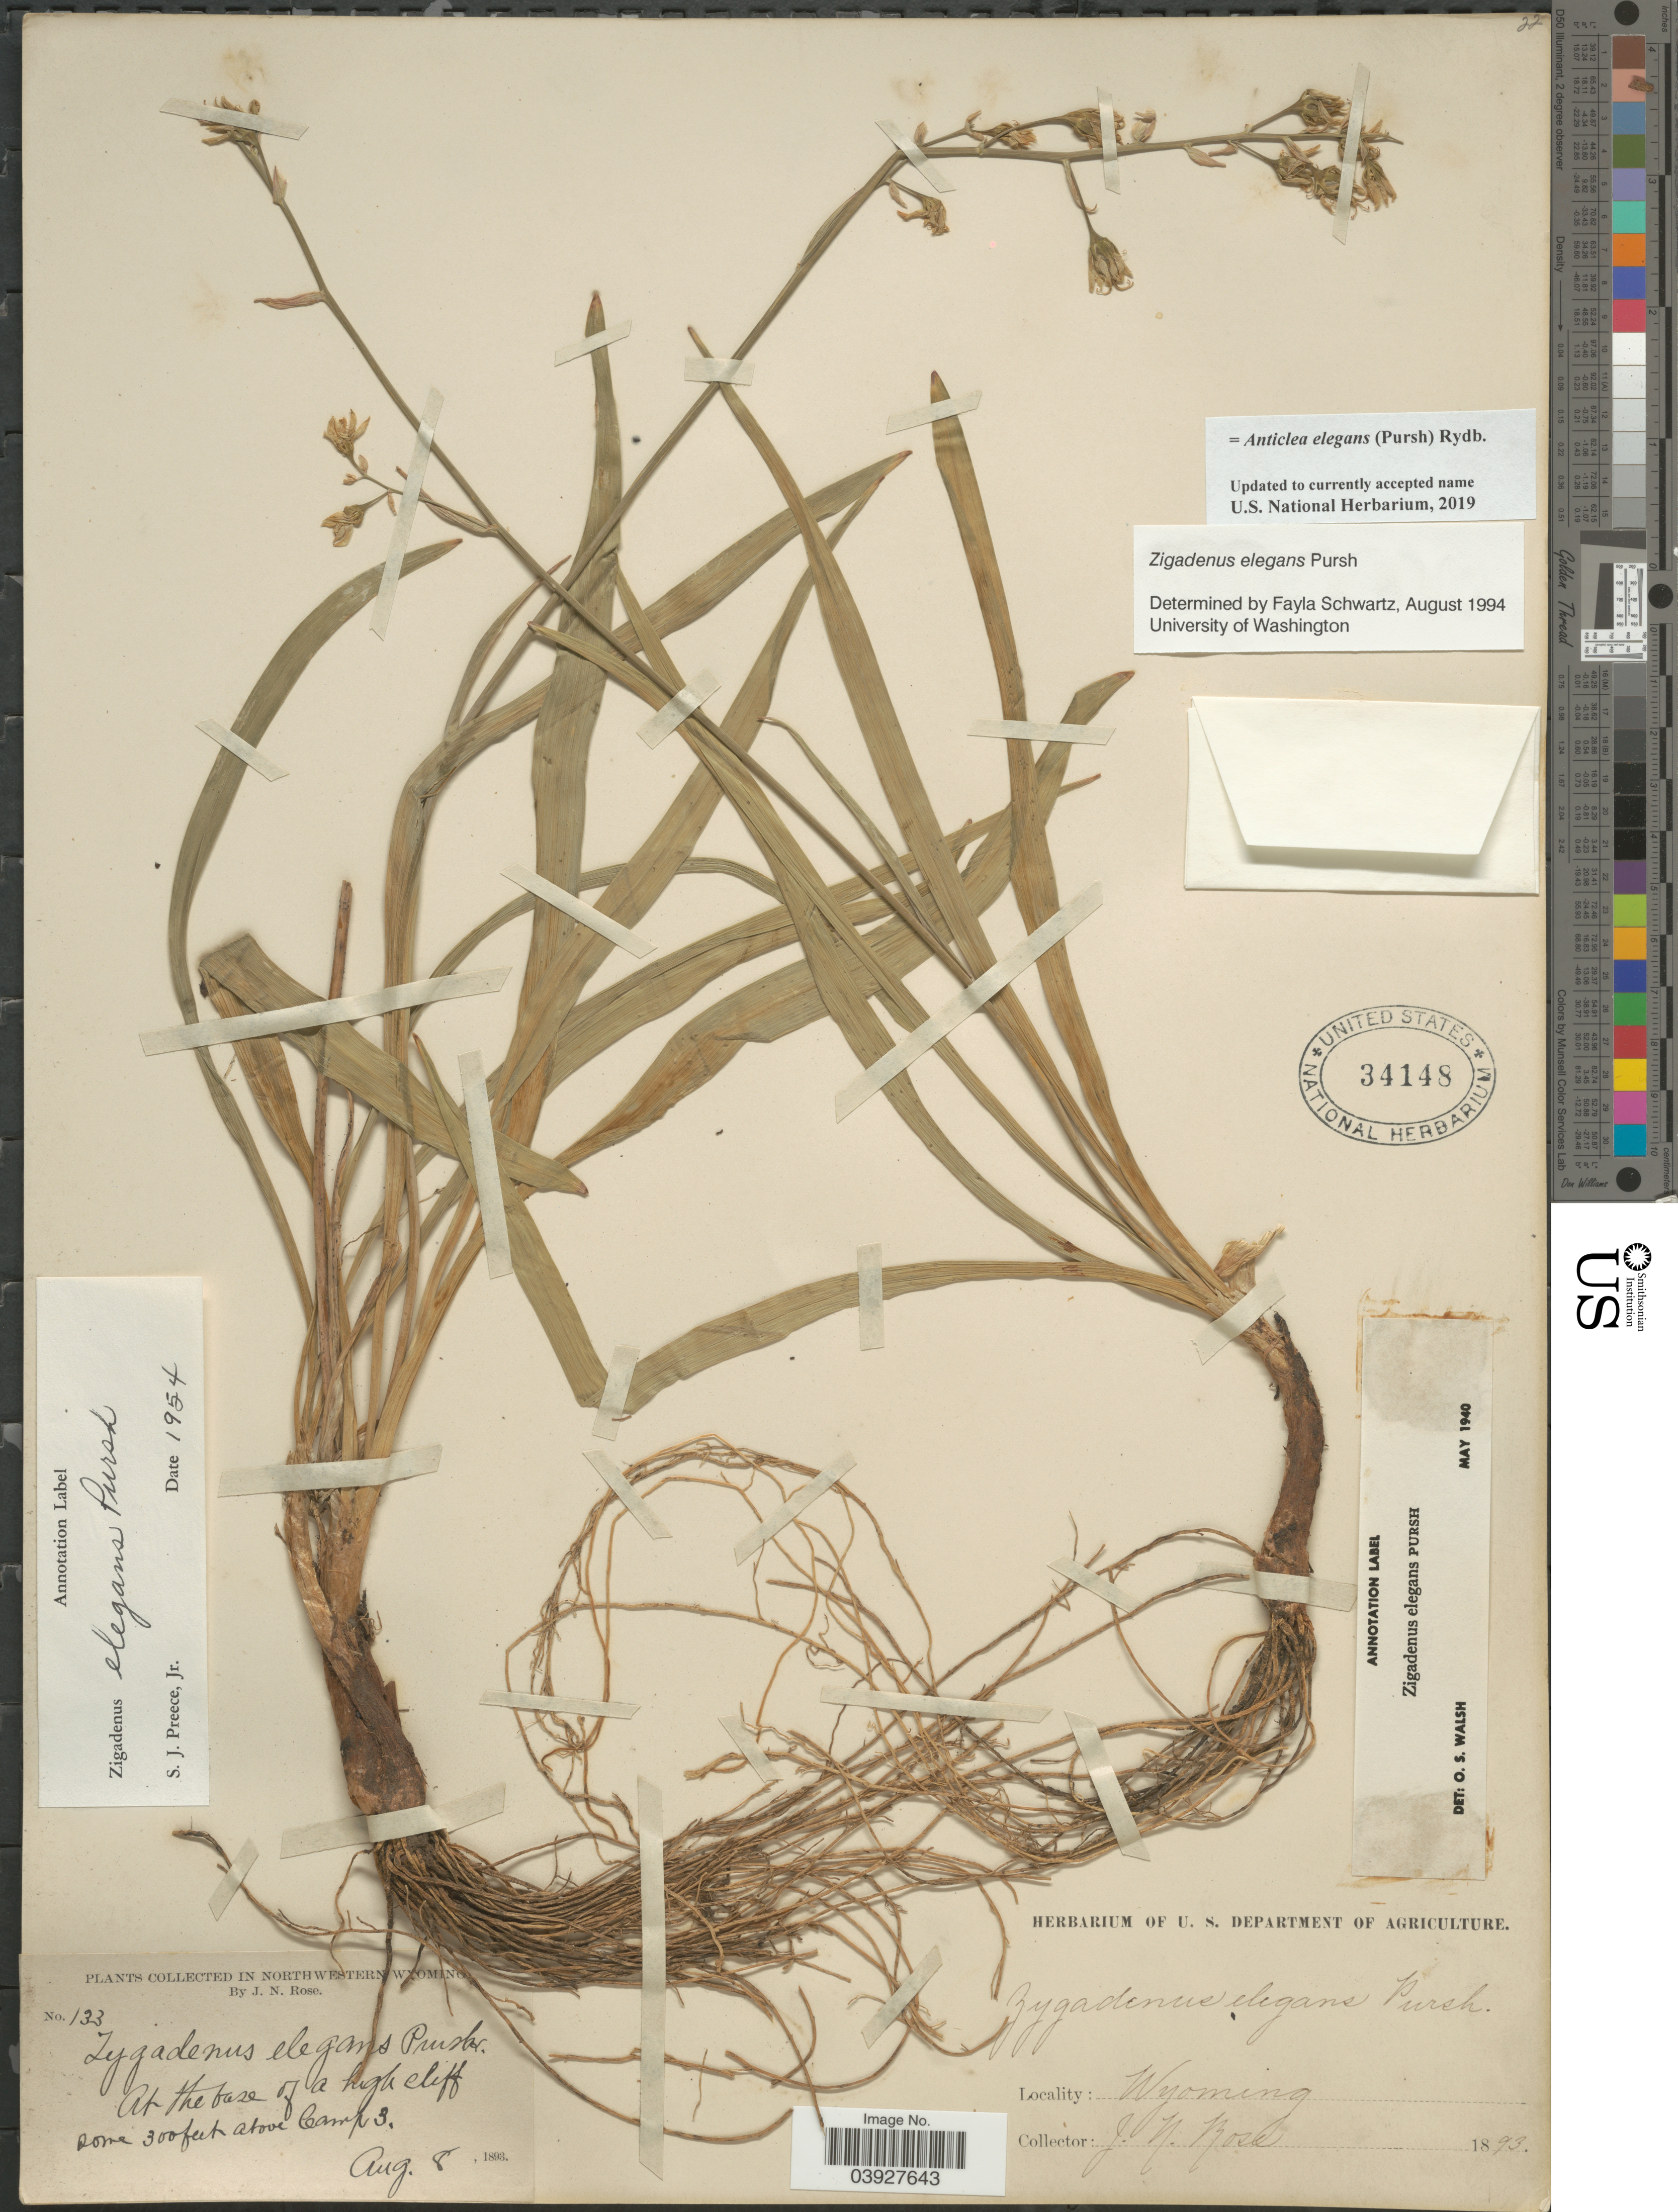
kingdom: Plantae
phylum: Tracheophyta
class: Liliopsida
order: Liliales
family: Melanthiaceae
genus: Anticlea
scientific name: Anticlea elegans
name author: (Pursh) Rydb.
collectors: J. N. Rose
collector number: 133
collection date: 1893-08-08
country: United States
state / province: Wyoming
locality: Northwestern Wyoming. At the base of a high cliff zone, above Camp 3.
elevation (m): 91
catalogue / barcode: US 34148